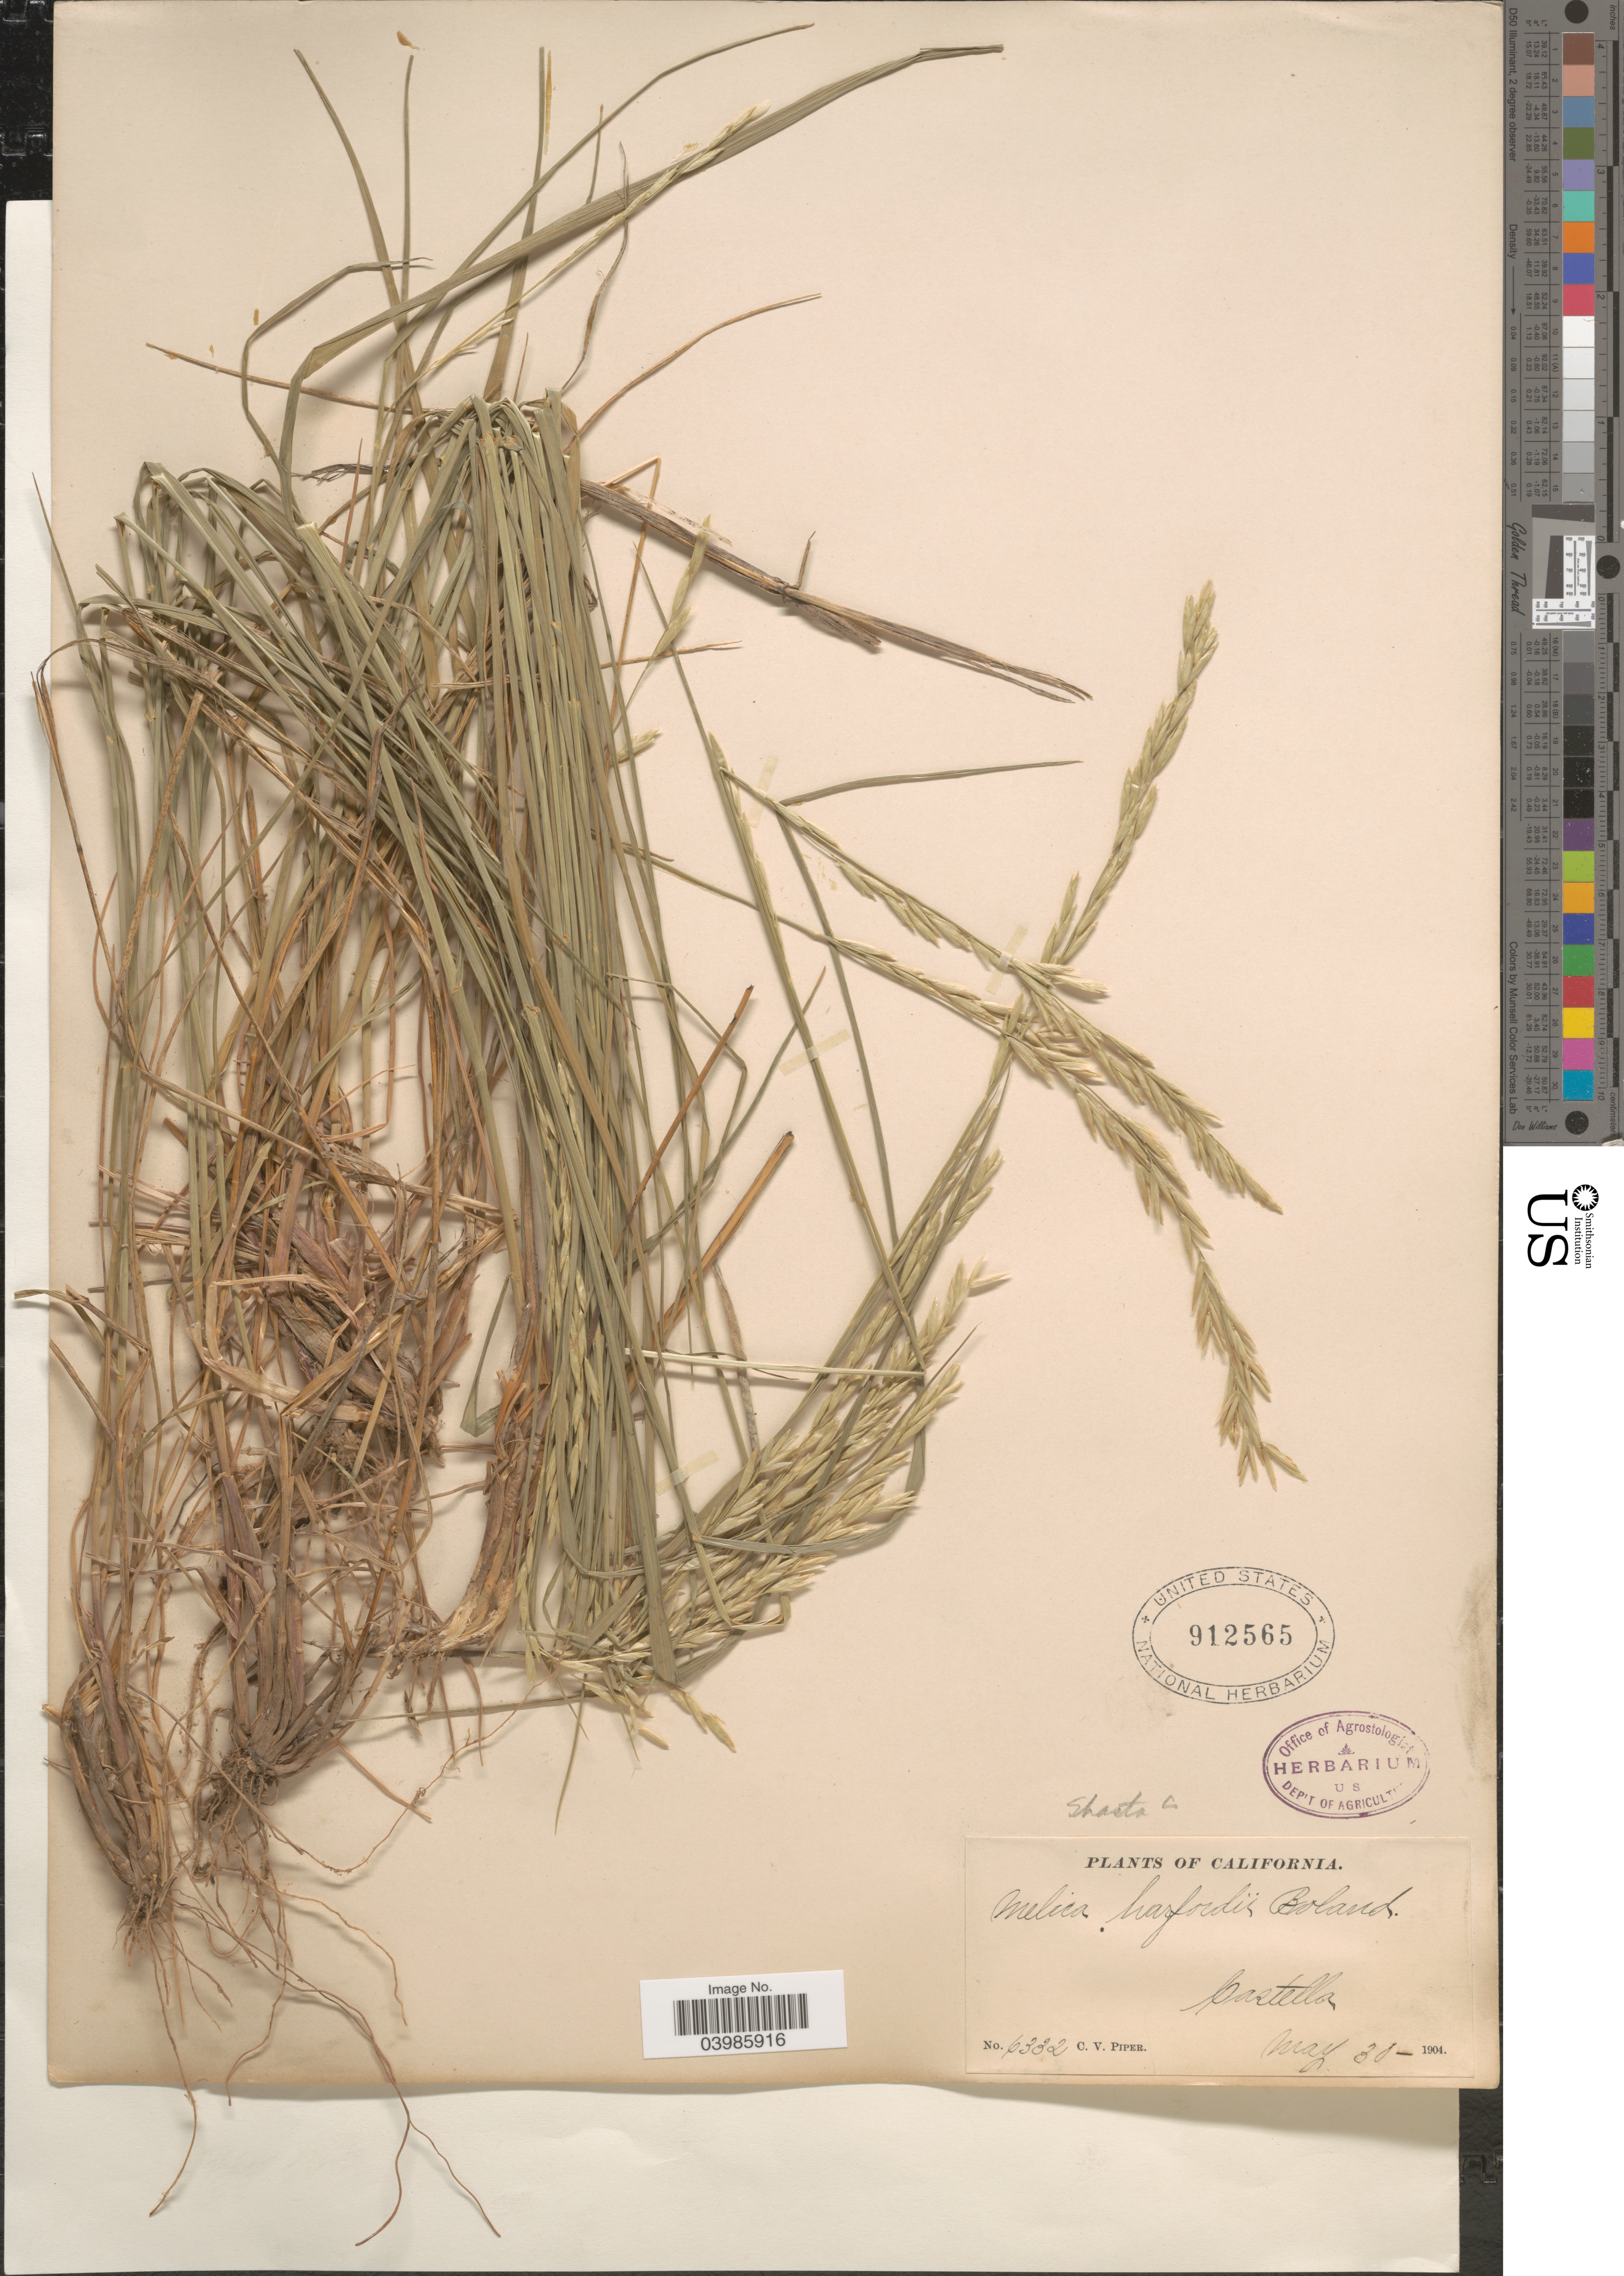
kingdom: Plantae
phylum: Tracheophyta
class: Liliopsida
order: Poales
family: Poaceae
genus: Melica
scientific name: Melica harfordii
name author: Bol.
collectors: C. V. Piper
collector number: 6332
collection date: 1904-05-30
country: United States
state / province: California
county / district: Shasta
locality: Shasta Co. Castella.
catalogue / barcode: US 912565